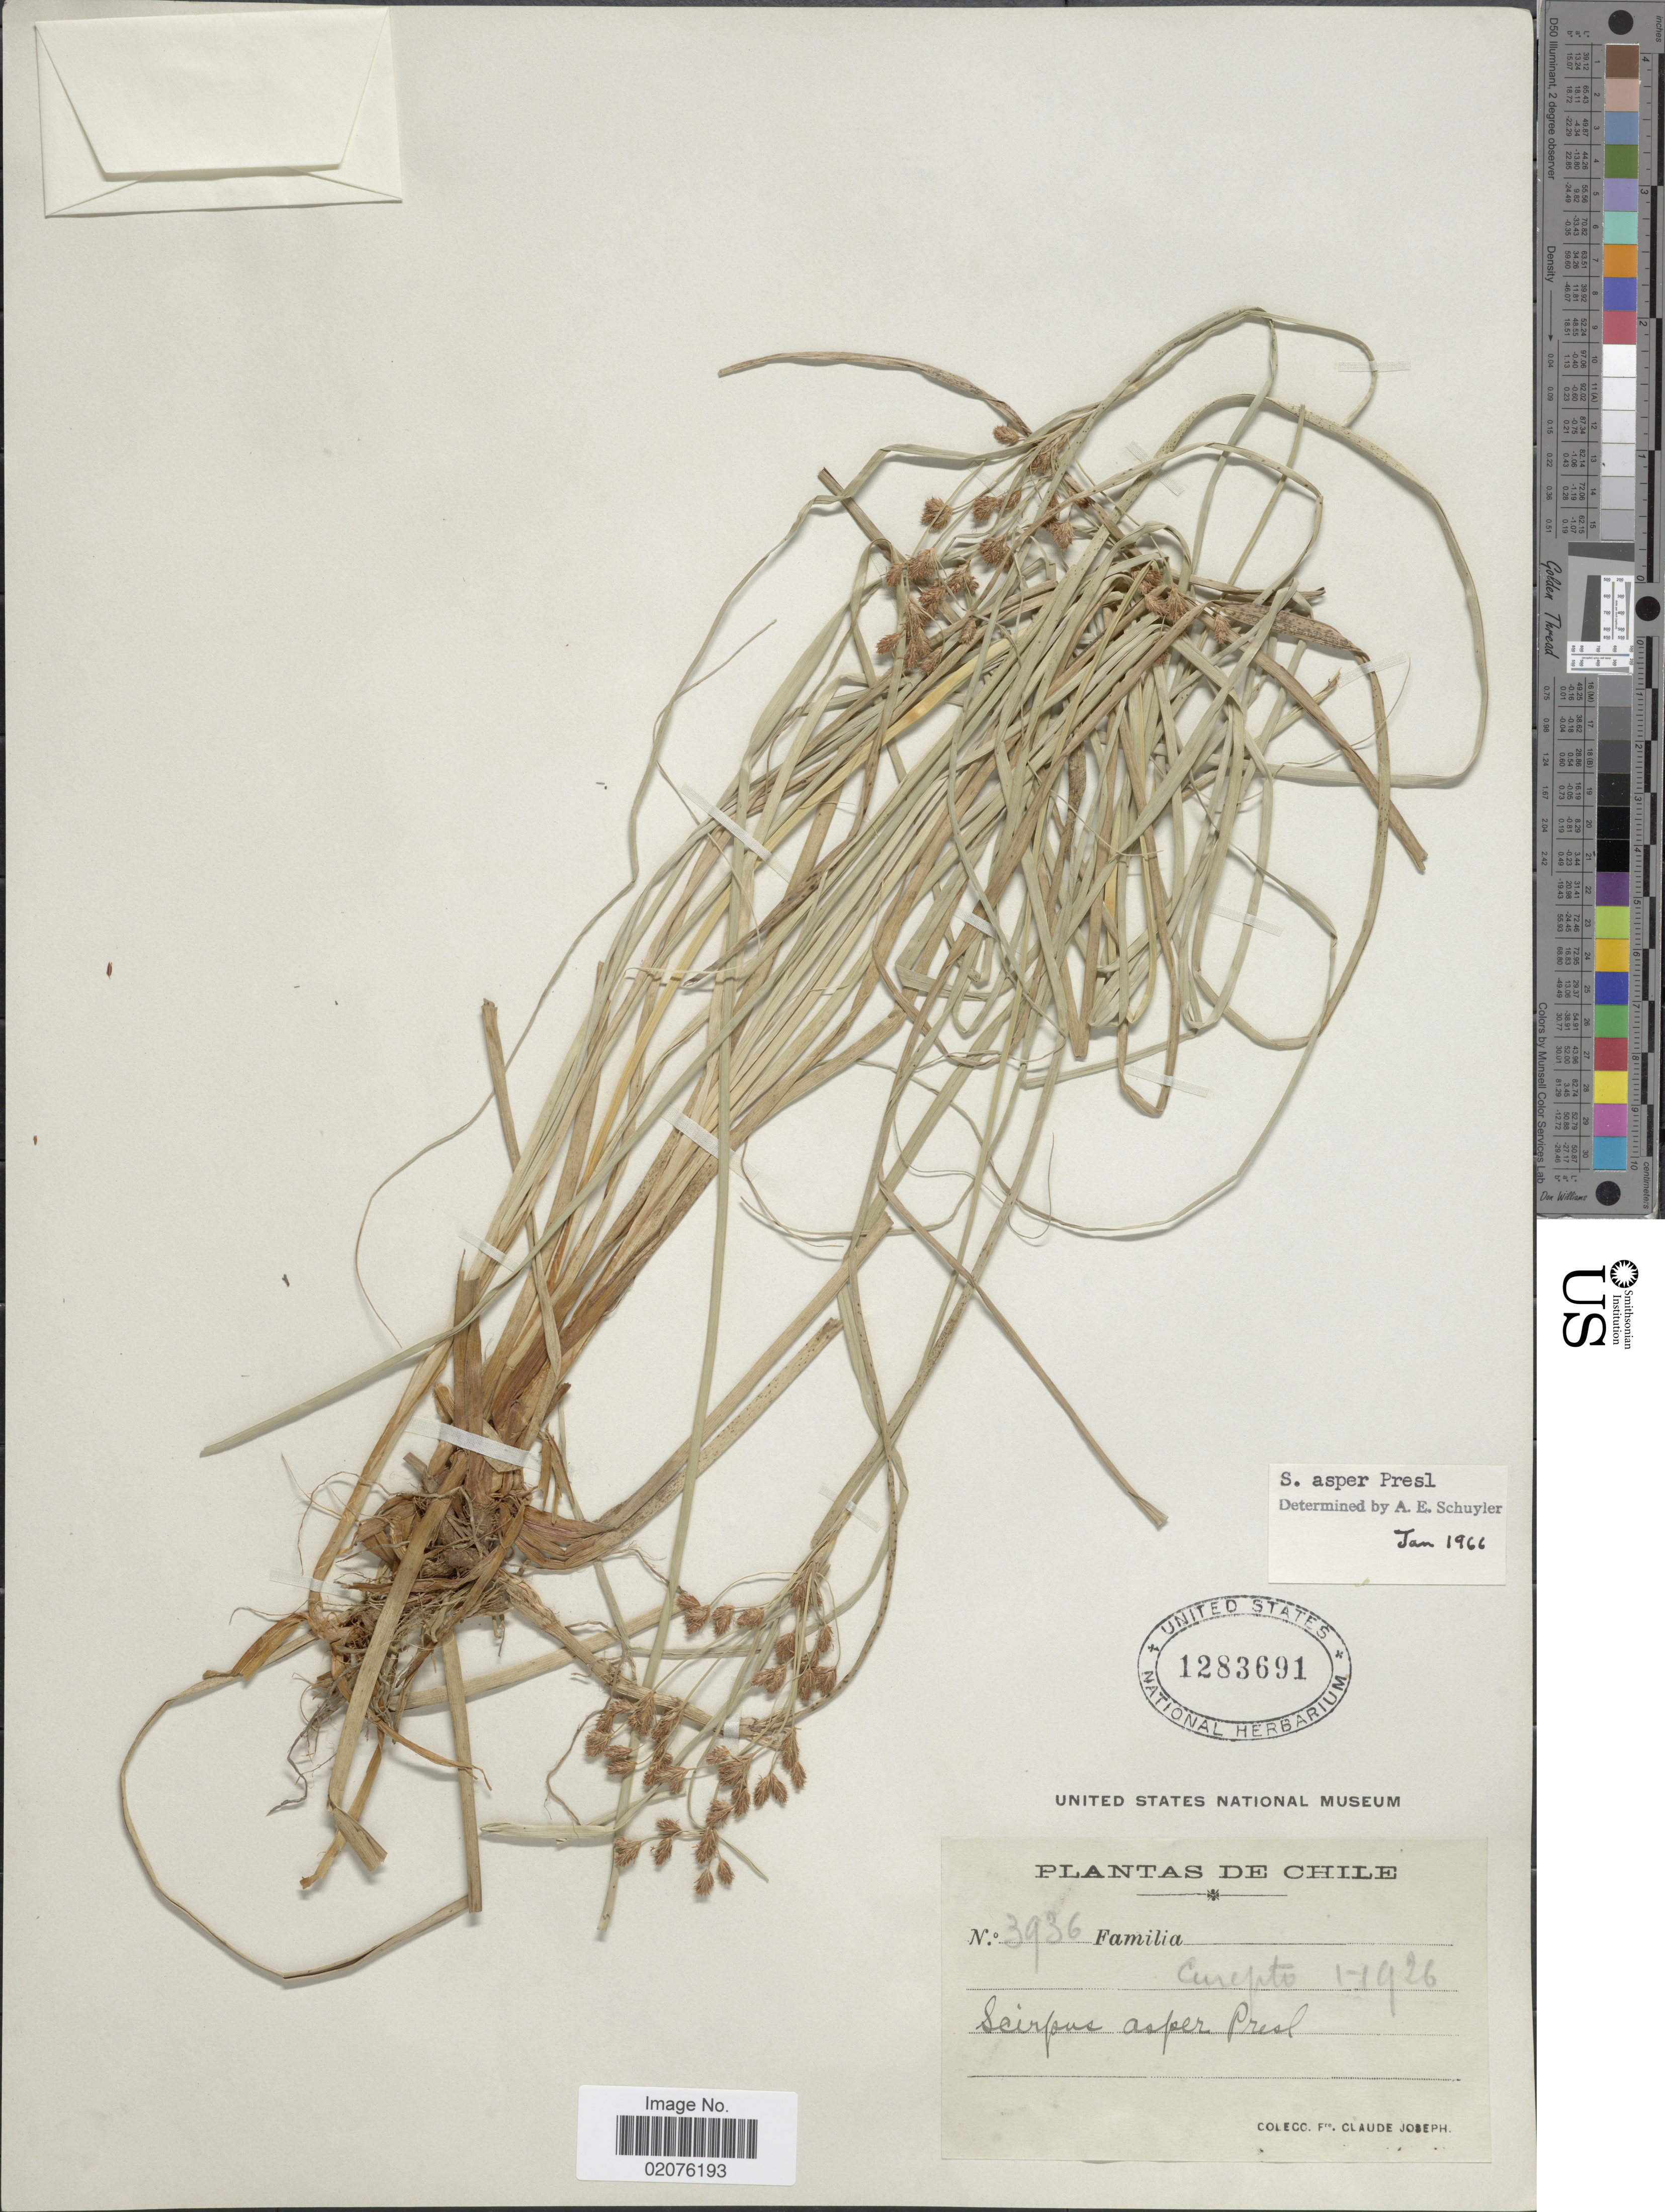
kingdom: Plantae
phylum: Tracheophyta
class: Liliopsida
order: Poales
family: Cyperaceae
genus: Rhodoscirpus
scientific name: Rhodoscirpus asper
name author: (J. Presl & C. Presl) Lév.-Bourret et al.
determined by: Strong, Mark T., (BOT), Smithsonian Institution - National Museum of Natural History (UNITED STATES)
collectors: Bro. Claude-Joseph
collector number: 3936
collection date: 1926-01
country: Chile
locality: Curepto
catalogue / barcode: US 1283691